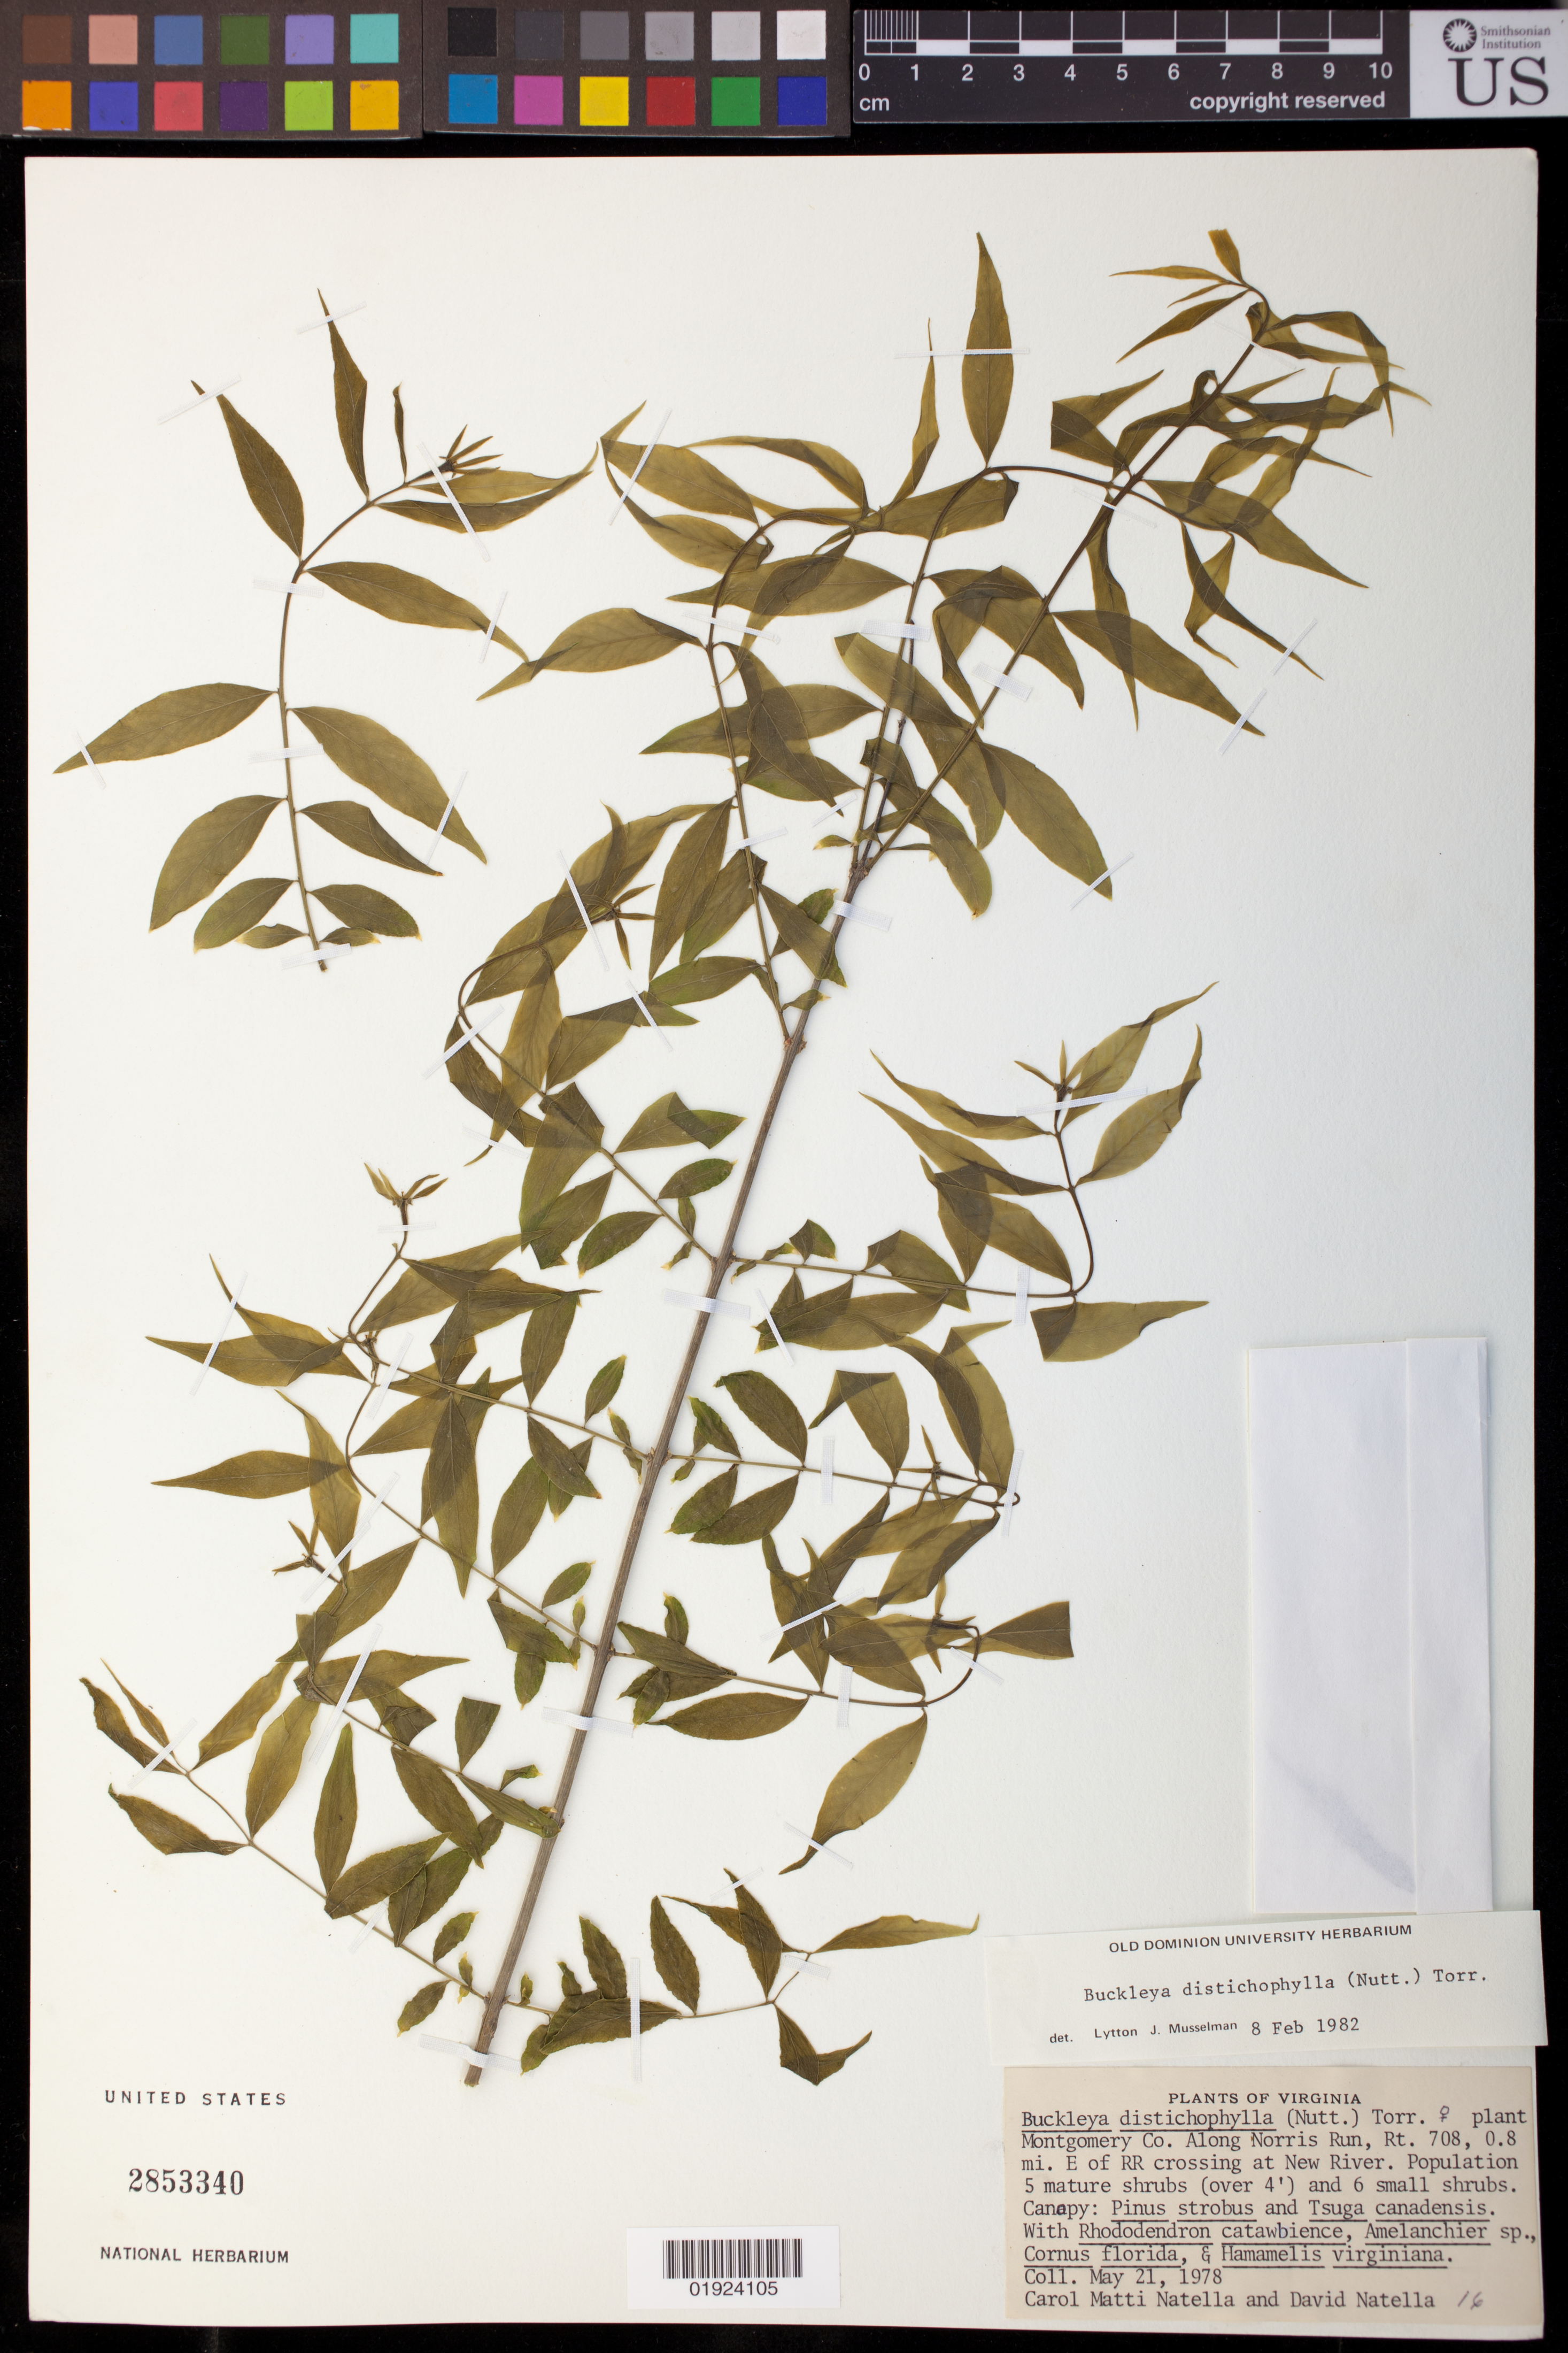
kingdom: Plantae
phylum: Tracheophyta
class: Magnoliopsida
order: Santalales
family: Thesiaceae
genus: Buckleya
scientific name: Buckleya distichophylla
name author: (Nutt.) Torr.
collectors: C. Matti-Natella & D. Natella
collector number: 16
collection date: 1978-05-21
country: United States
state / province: Virginia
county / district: Montgomery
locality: Along Norris Run, Rt. 708, 0.8 mi. E of RR crossing at New River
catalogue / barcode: US 2853340